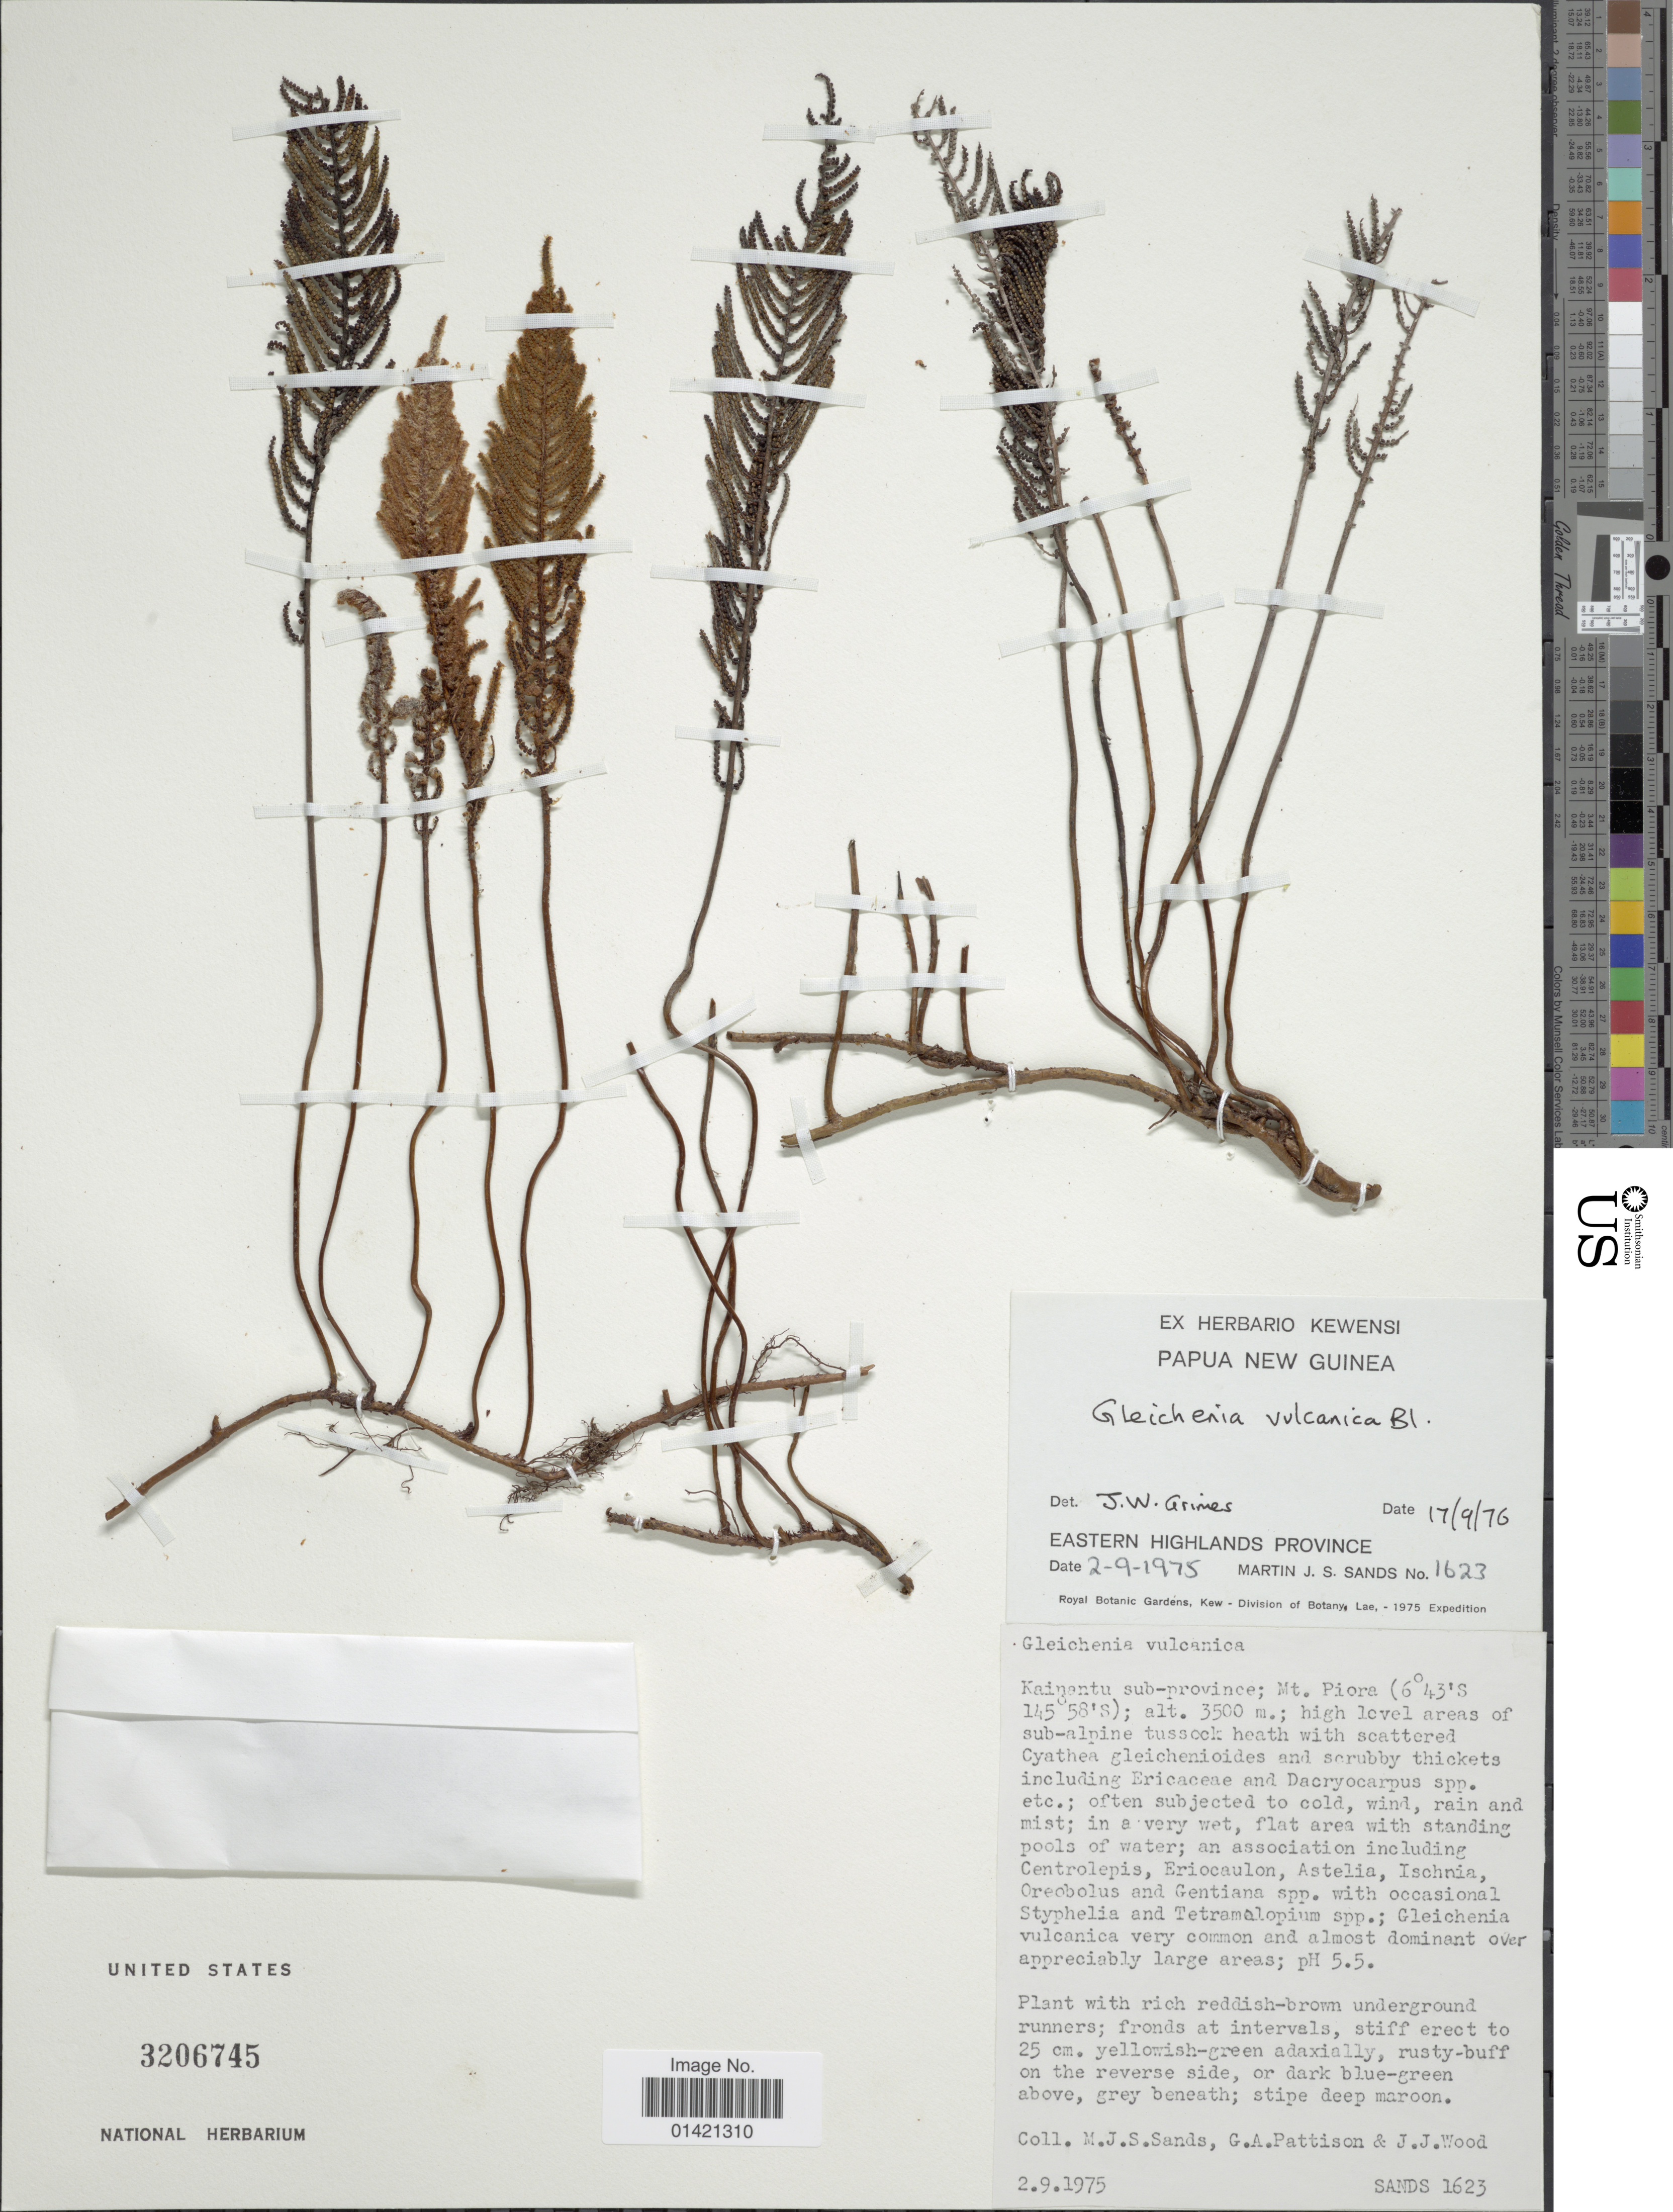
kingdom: Plantae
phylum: Tracheophyta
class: Polypodiopsida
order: Gleicheniales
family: Gleicheniaceae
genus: Gleichenia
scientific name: Gleichenia vulcanica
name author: Blume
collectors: M. Sands, G. Pattison & J. Wood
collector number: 1623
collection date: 1975-09-02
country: Papua New Guinea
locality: Eastern Highlands Province. Kanantu sub-province; Mt. Piora.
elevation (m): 3500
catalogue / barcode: US 3206745